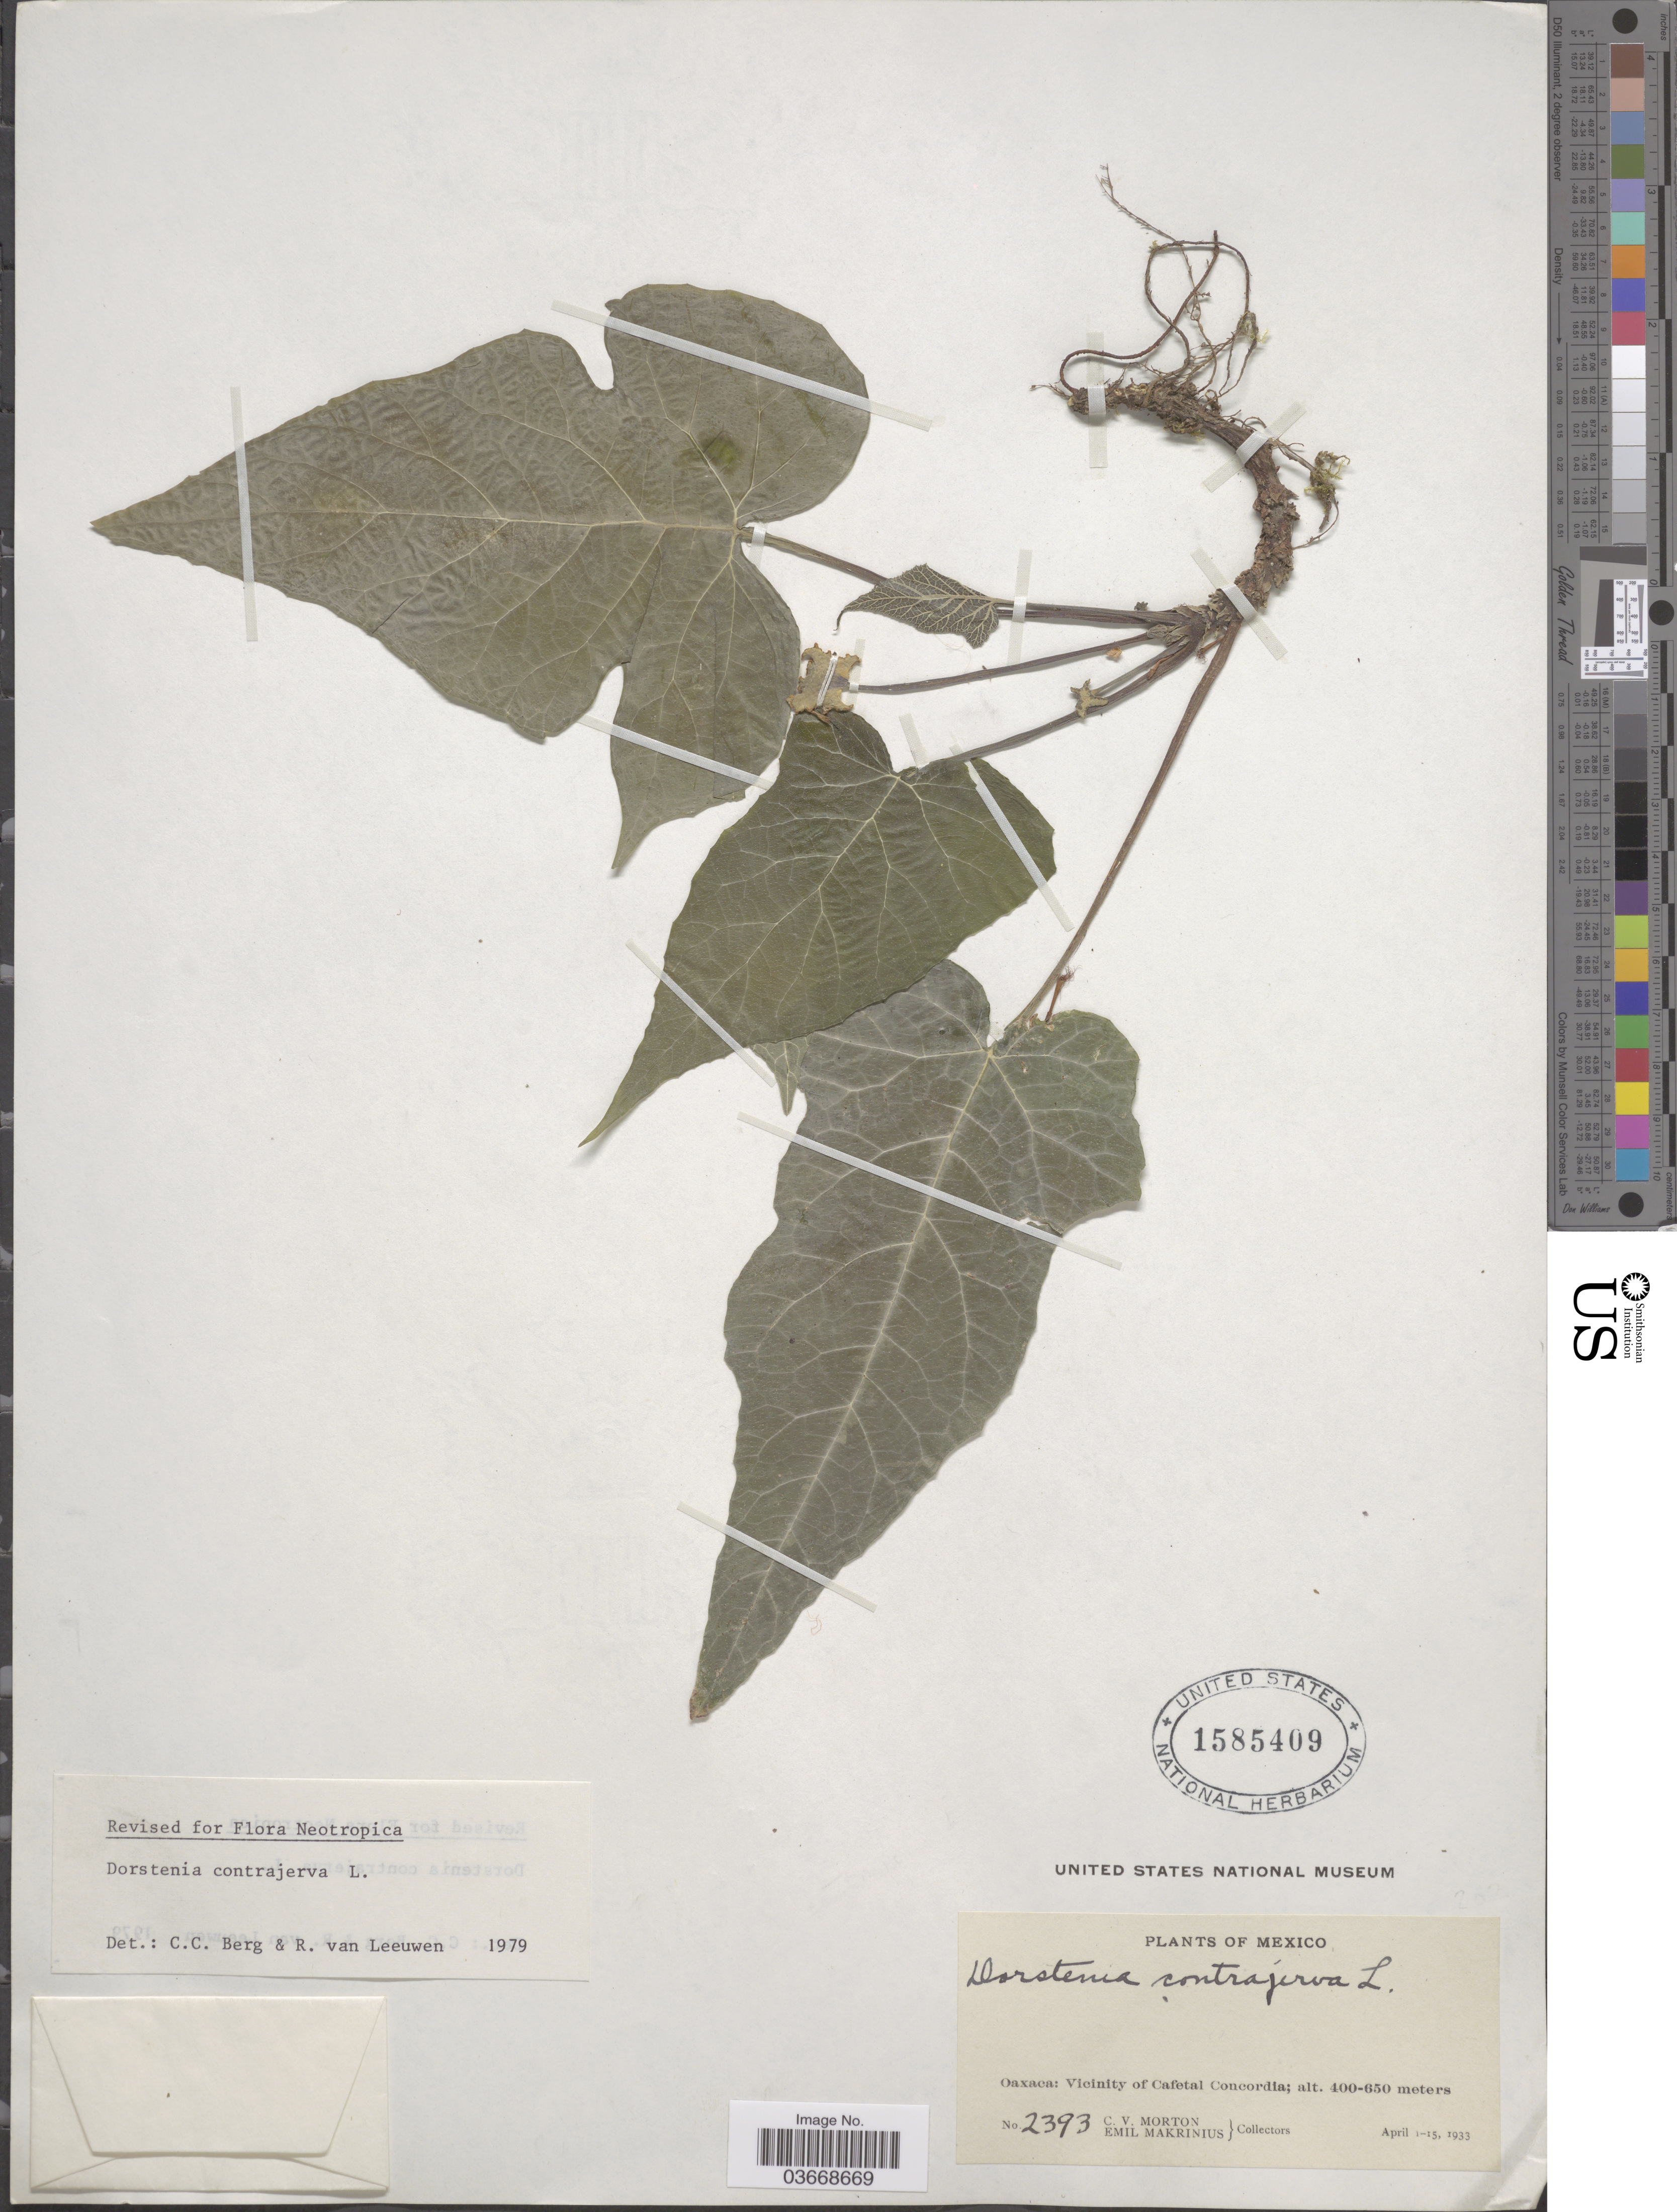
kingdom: Plantae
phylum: Tracheophyta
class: Magnoliopsida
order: Rosales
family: Moraceae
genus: Dorstenia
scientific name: Dorstenia contrajerva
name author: L.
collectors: C. V. Morton & E. Makrinius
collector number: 2393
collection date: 1933-04-01/1933-04-15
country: Mexico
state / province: Oaxaca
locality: Vicinity of Cafetal Concordia.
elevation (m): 400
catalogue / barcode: US 1585409